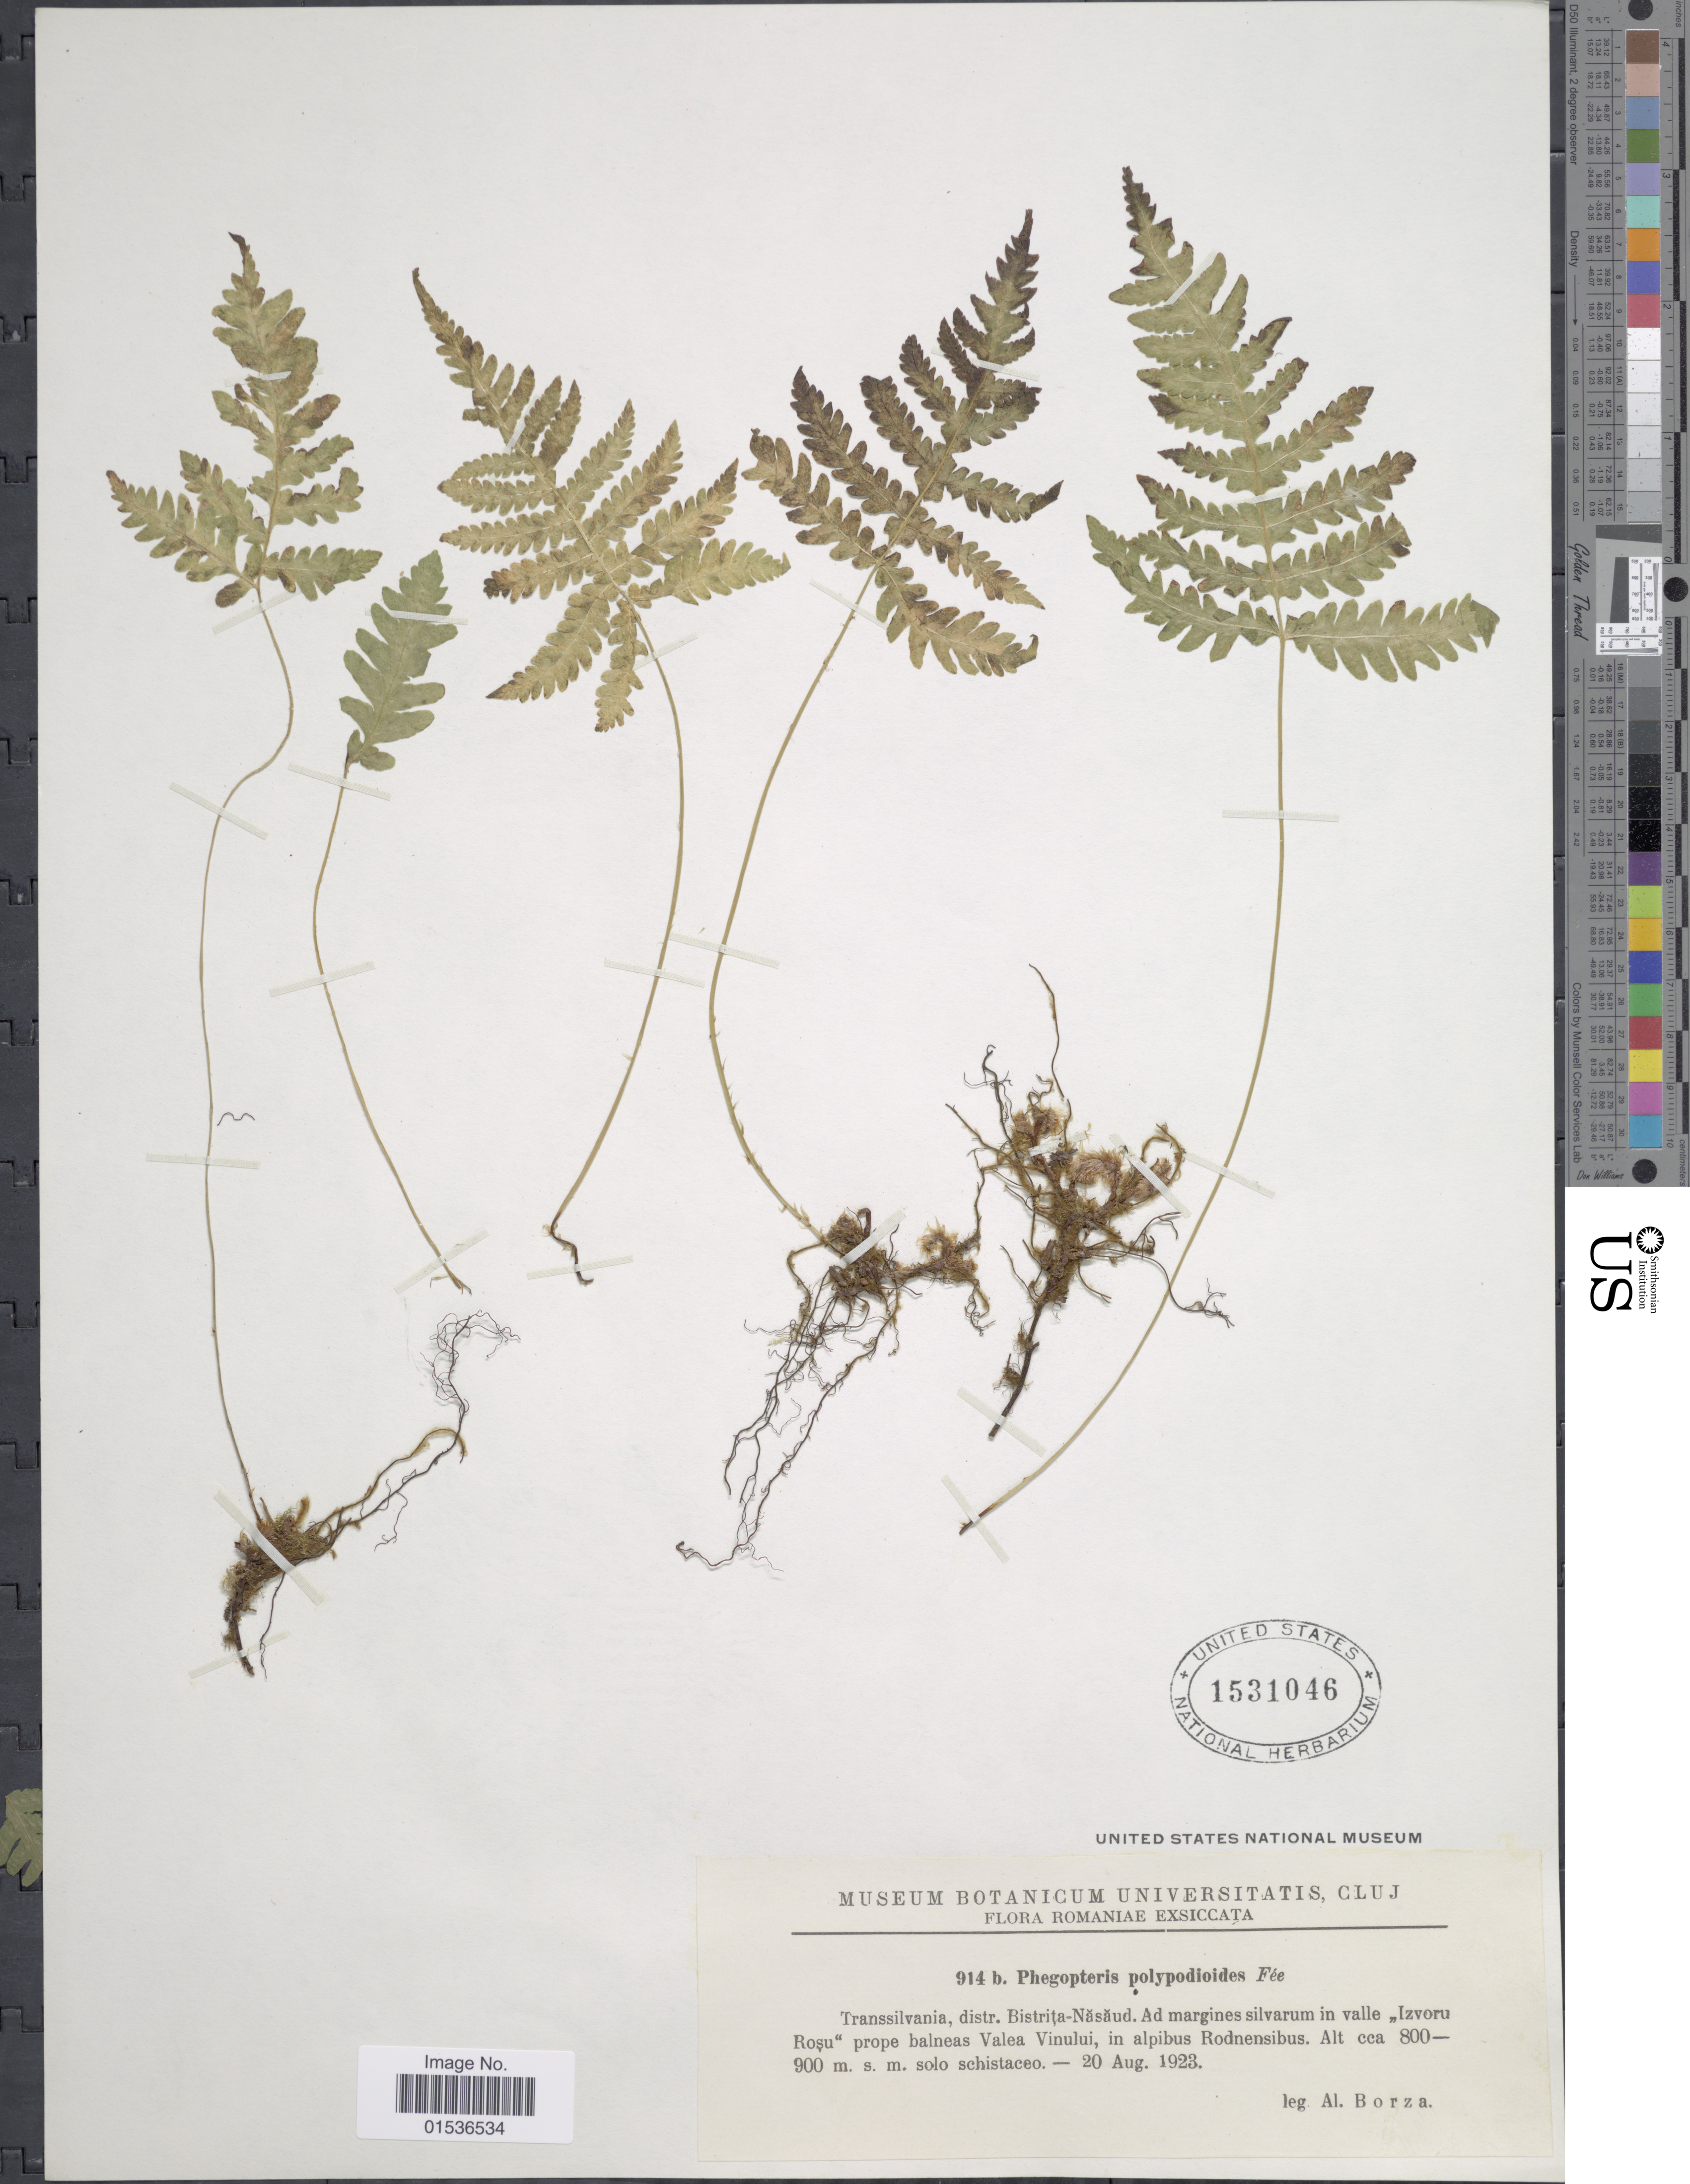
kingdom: Plantae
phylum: Tracheophyta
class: Polypodiopsida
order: Polypodiales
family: Thelypteridaceae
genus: Phegopteris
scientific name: Phegopteris connectilis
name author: (Michx.) Watt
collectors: A. Borza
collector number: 914b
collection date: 1923-08-20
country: Romania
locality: Romaniae. Transsilvania, district Bistrita-Nasaud. Ad margines silvarum in valle "Izvoru Rosu" prope Balneas Valea Vinului, in alpibus Rodnensibus.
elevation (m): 800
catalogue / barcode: US 1531046